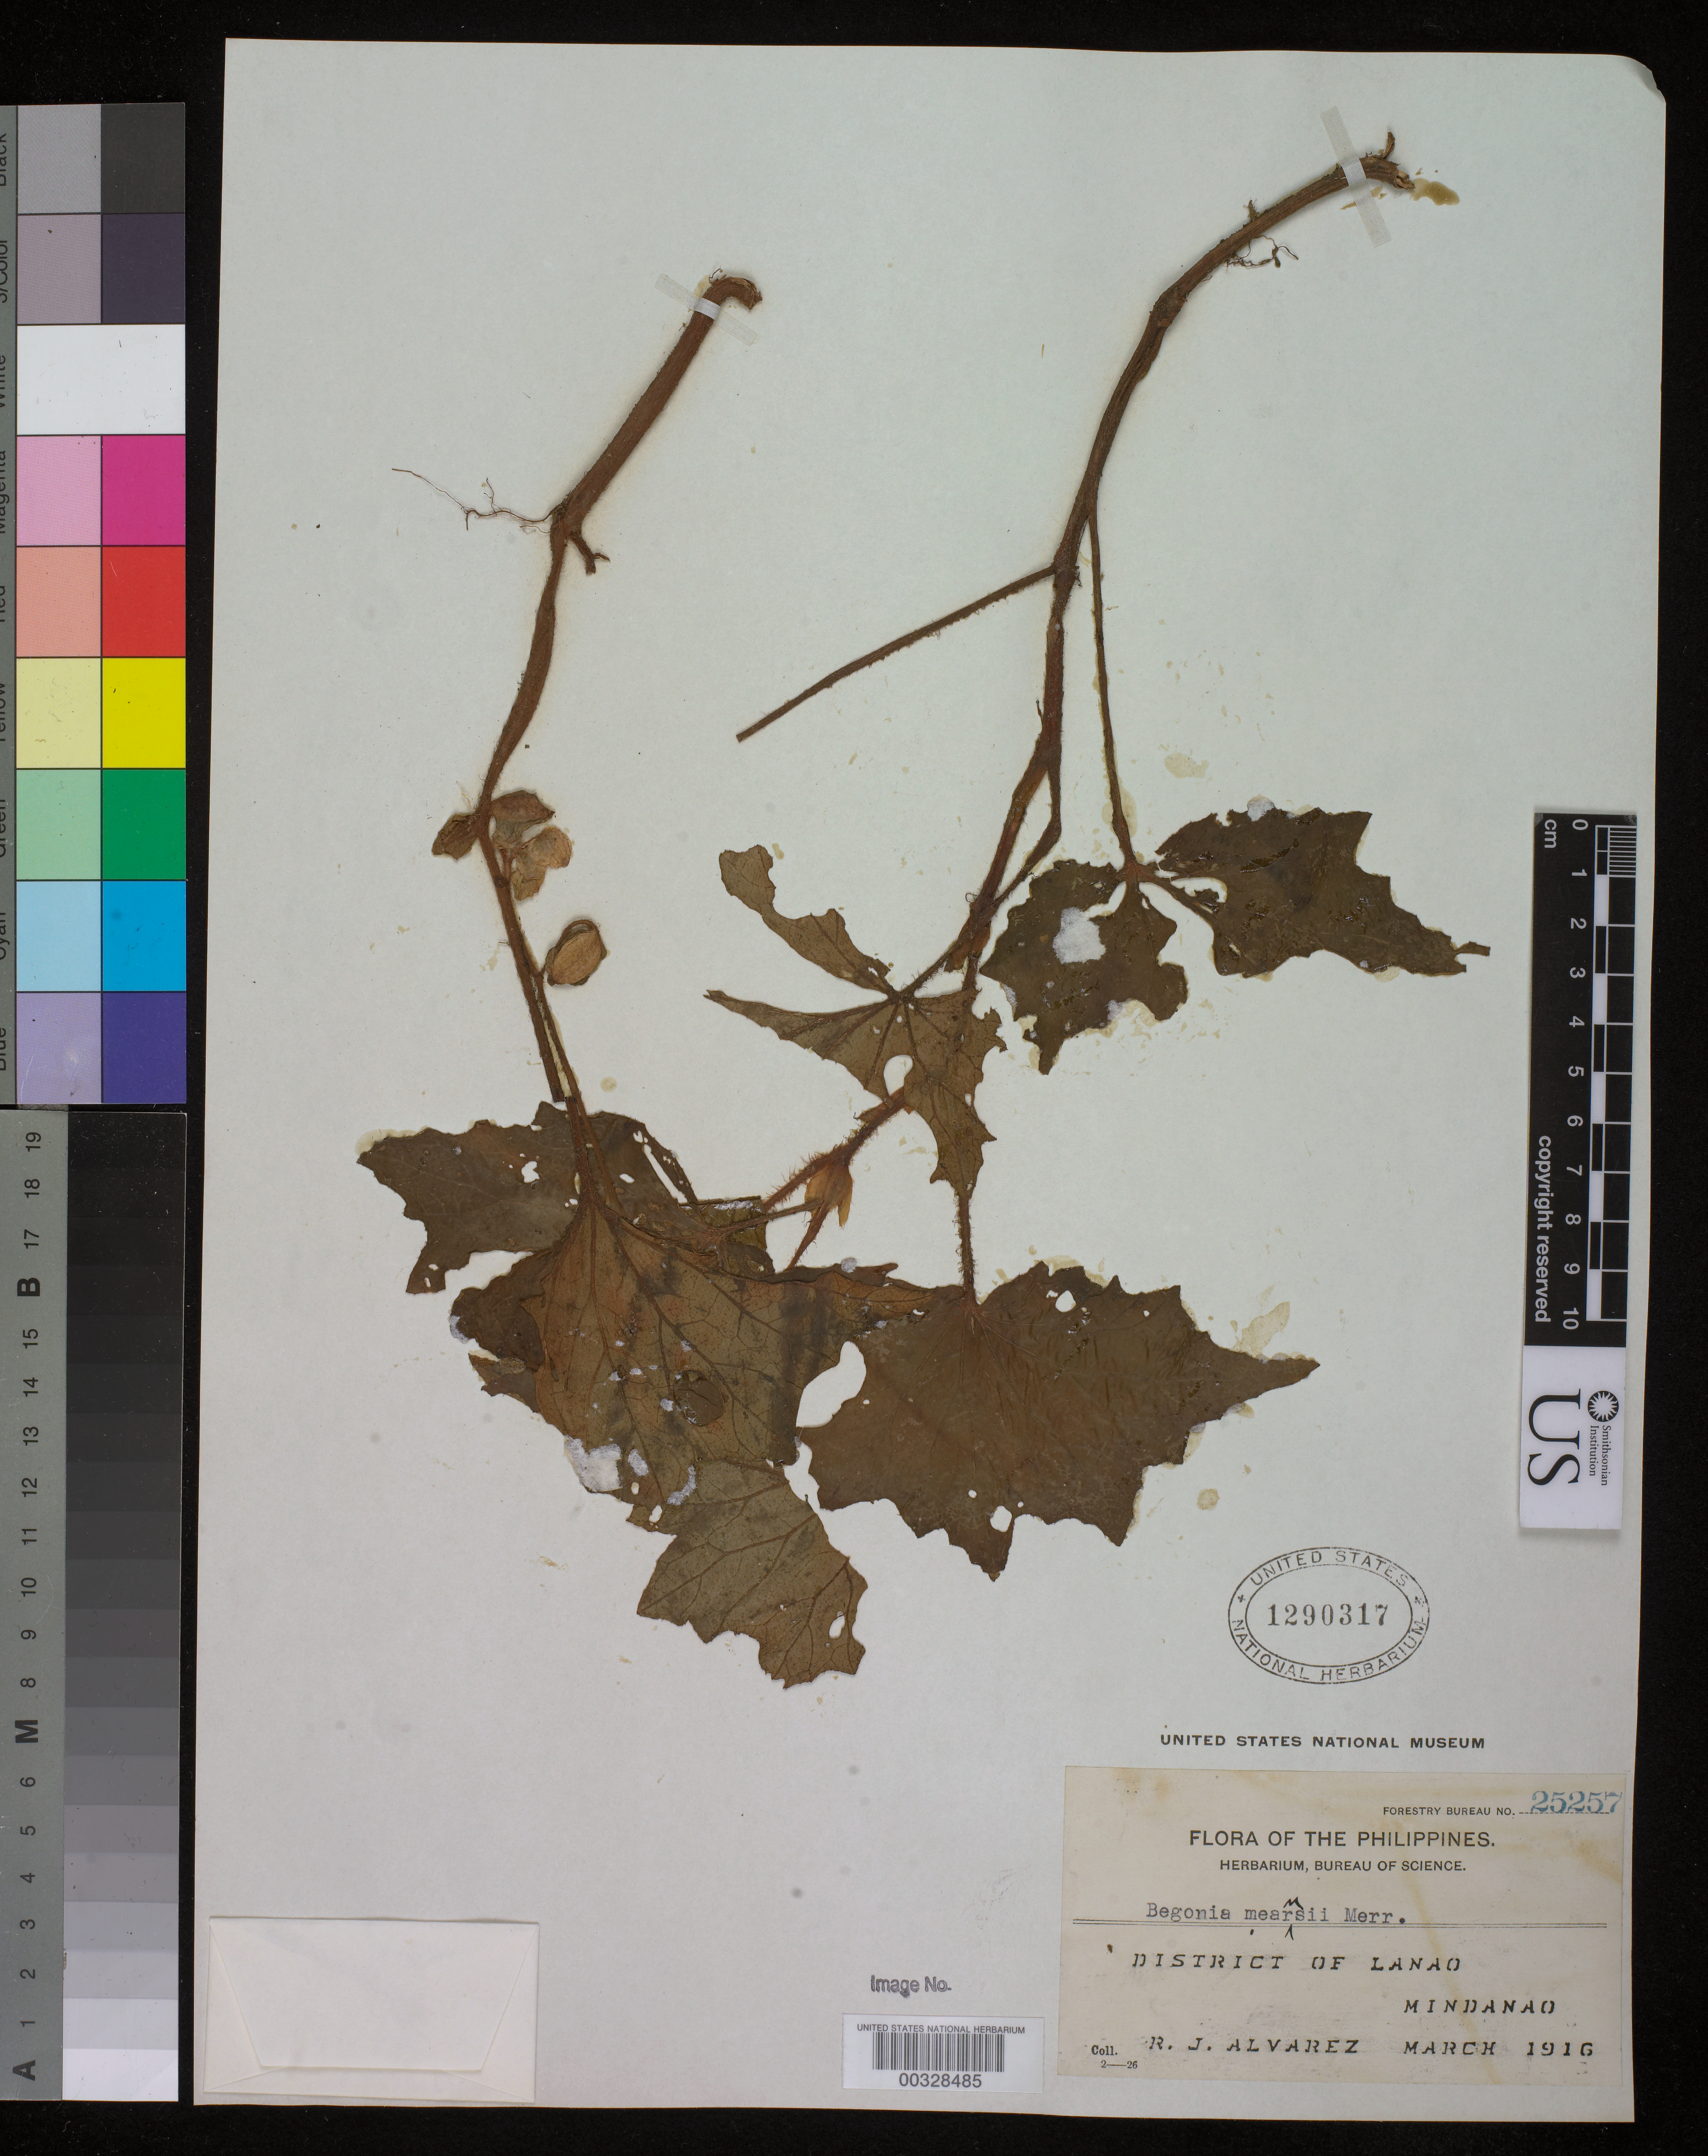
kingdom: Plantae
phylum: Tracheophyta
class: Magnoliopsida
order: Cucurbitales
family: Begoniaceae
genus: Begonia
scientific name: Begonia mearnsii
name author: Merr.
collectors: R. Alvarez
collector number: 25257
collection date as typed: Mar 1916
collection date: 1916-03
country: Philippines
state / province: Muslim Mindanao / Northern Mindanao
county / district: Lanao del Norte / Lanao del Sur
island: Mindanao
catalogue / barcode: US 1290317